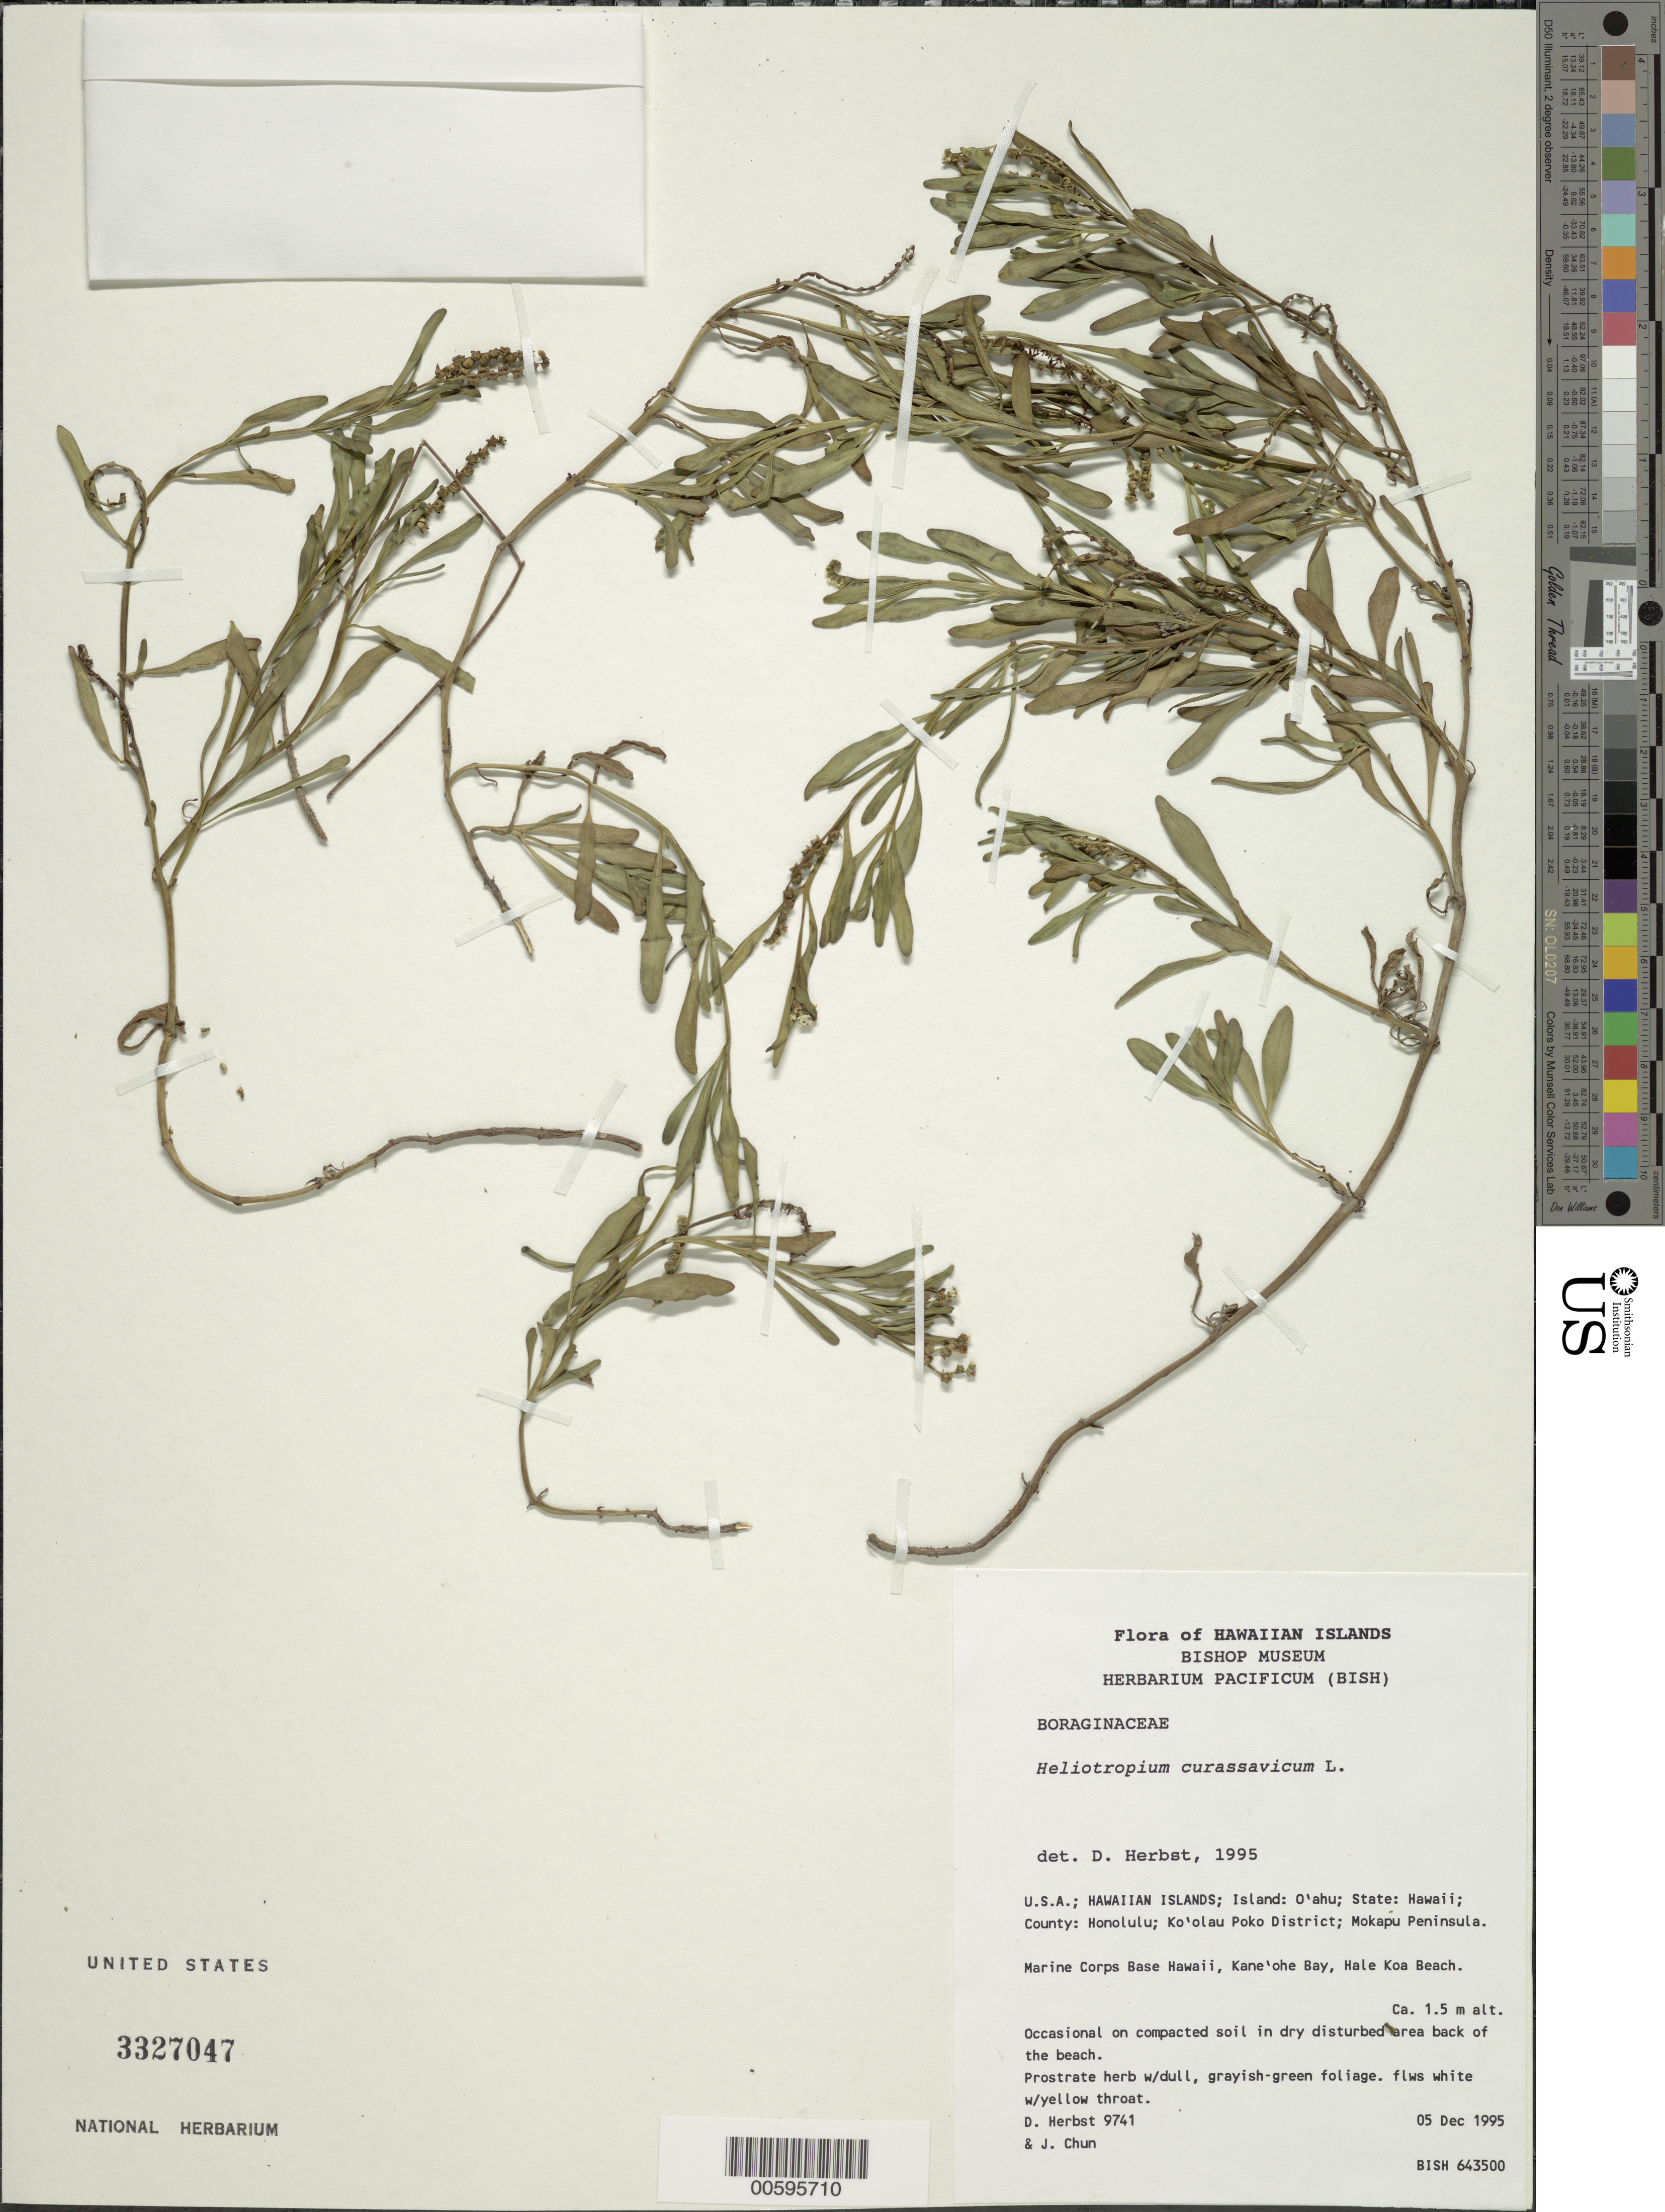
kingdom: Plantae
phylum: Tracheophyta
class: Magnoliopsida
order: Boraginales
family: Heliotropiaceae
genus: Heliotropium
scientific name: Heliotropium curassavicum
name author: L.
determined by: Herbst, D. R.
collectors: D. R. Herbst & J. Chun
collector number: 9741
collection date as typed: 5 Dec 1995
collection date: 1995-12-05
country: United States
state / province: Hawaii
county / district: Honolulu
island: Oahu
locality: Ko'olau Poko Dist; Mokapu Peninsula. Marine Corps Base, Kane'ohe Bay, Hale Koa Beach.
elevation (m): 1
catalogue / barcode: US 3327047